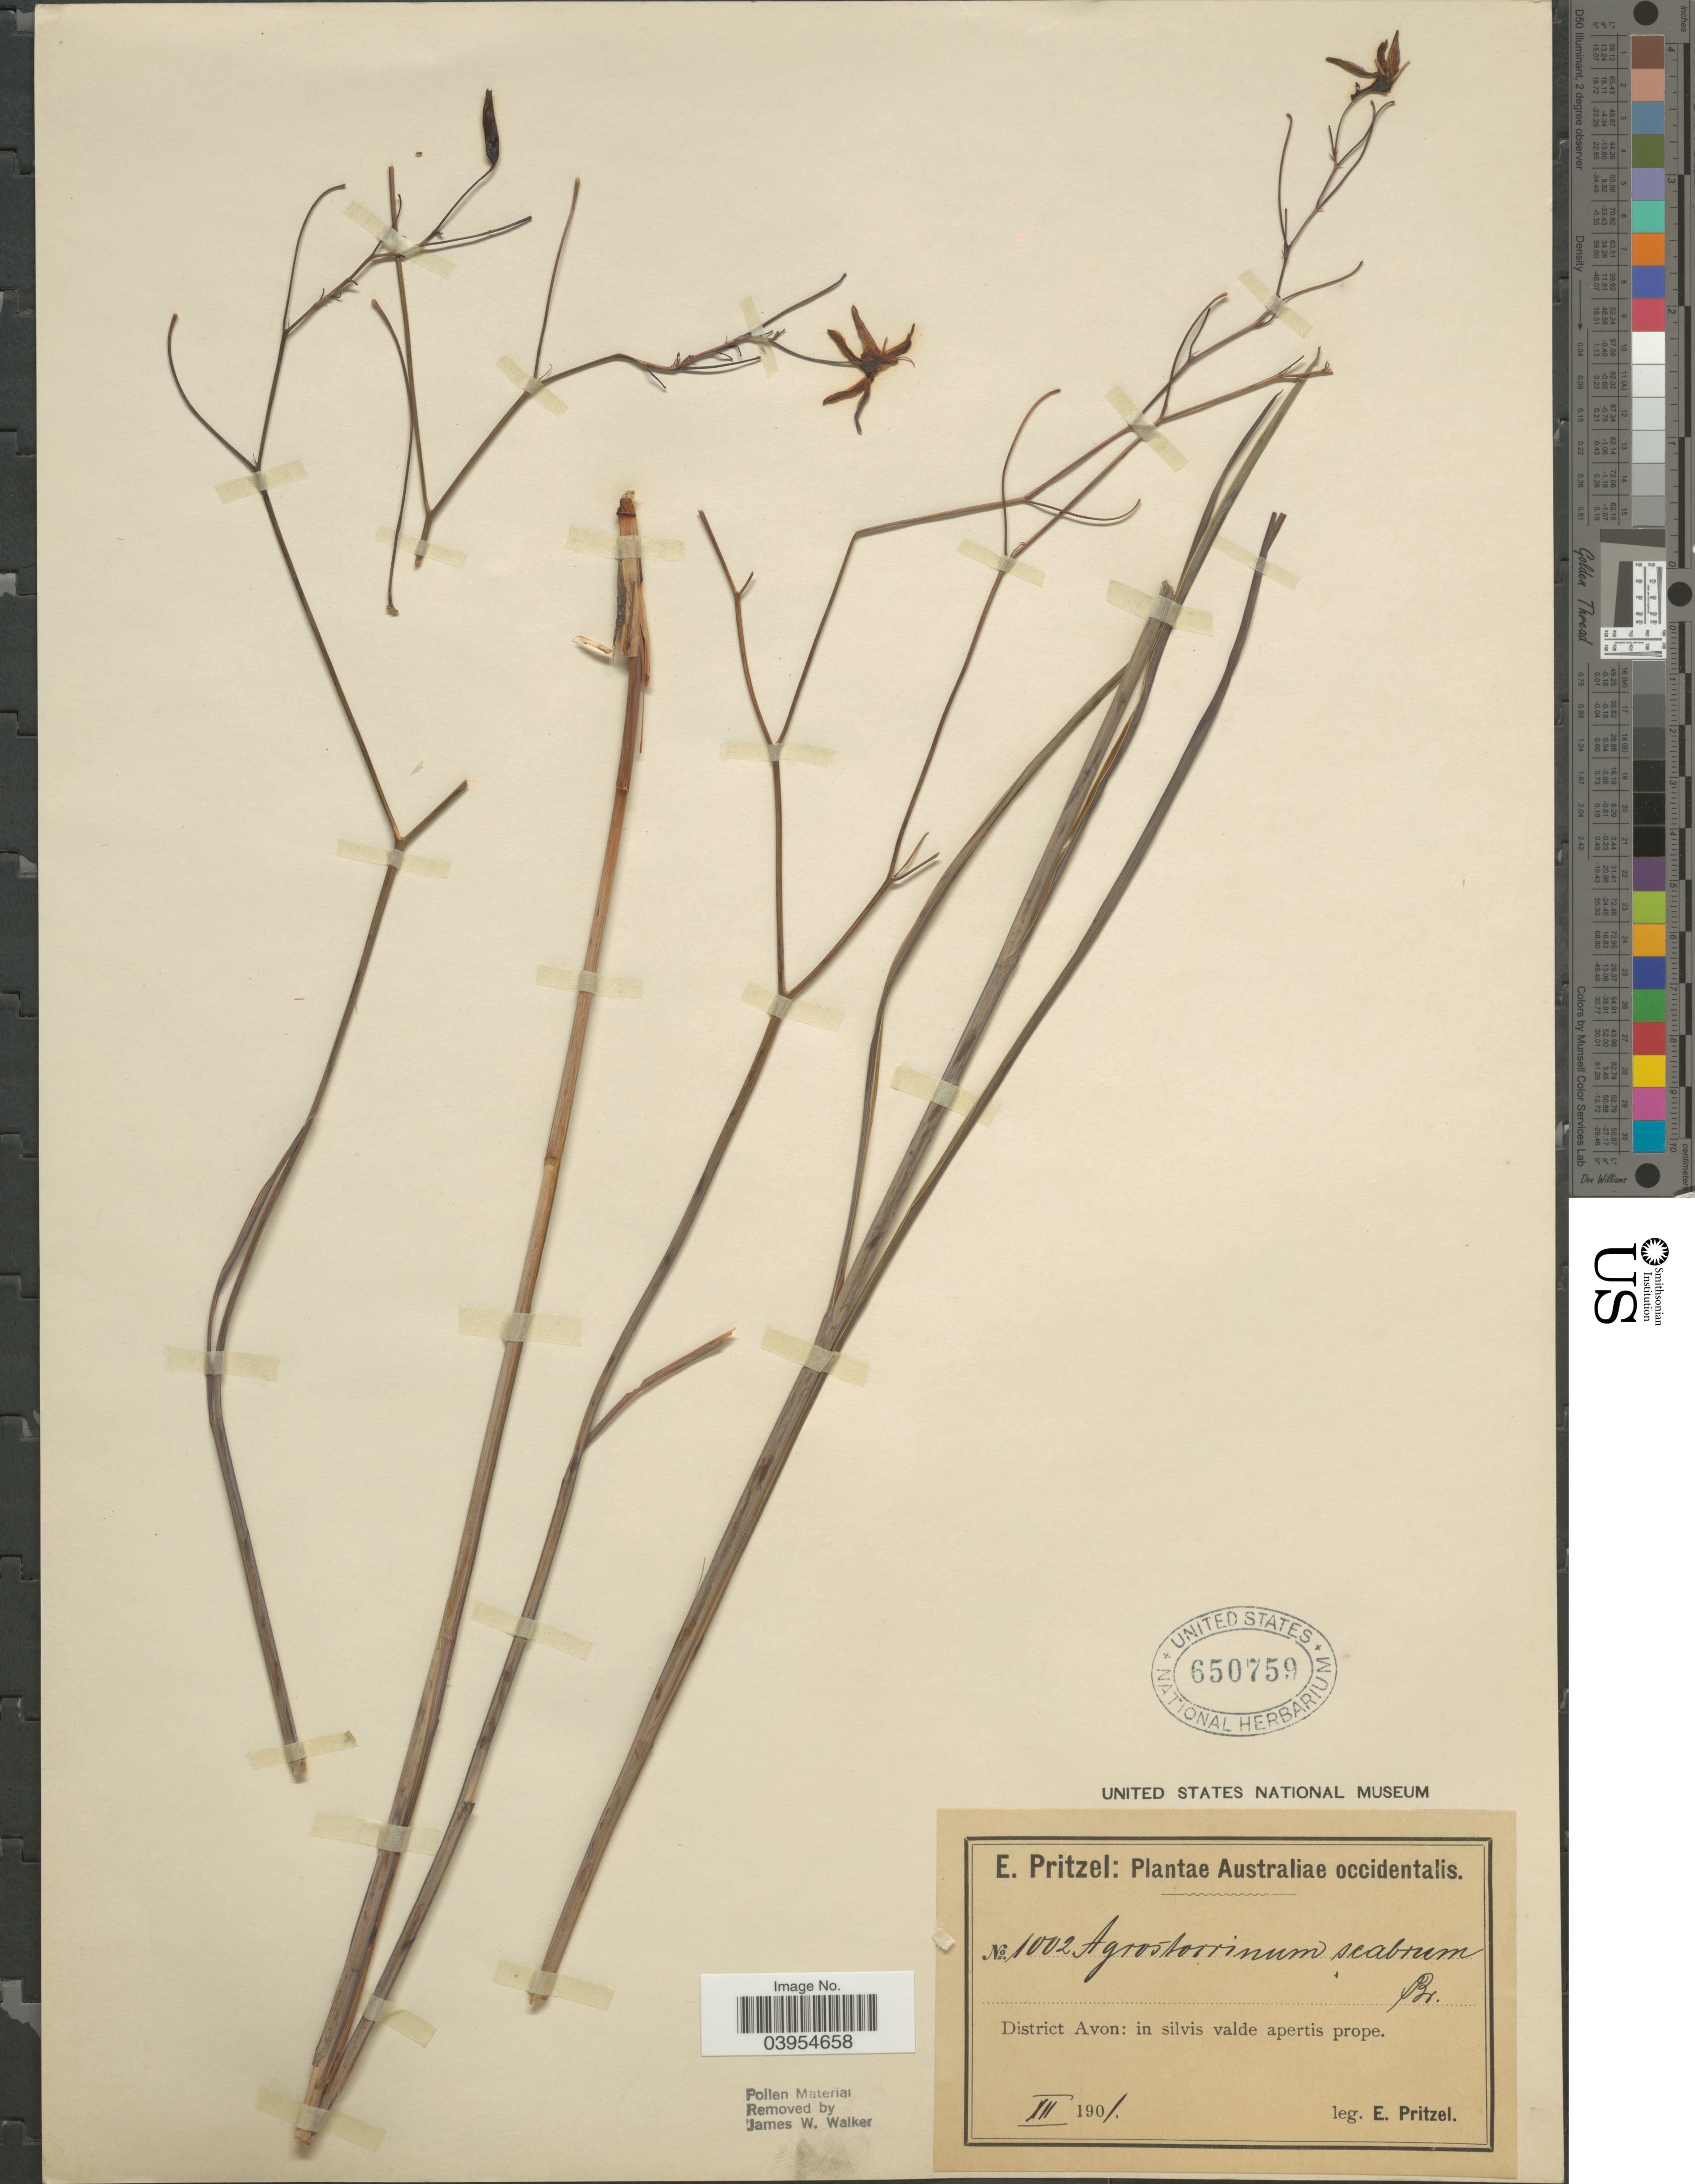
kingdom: Plantae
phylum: Tracheophyta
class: Liliopsida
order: Asparagales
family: Asphodelaceae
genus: Agrostocrinum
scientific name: Agrostocrinum scabrum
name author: (R. Br.) Baill.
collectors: E. G. Pritzel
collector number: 1002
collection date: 1901-12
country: Australia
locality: Australiae occidentalis. District Avon: in silvis valde apertis prope.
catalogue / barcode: US 650759